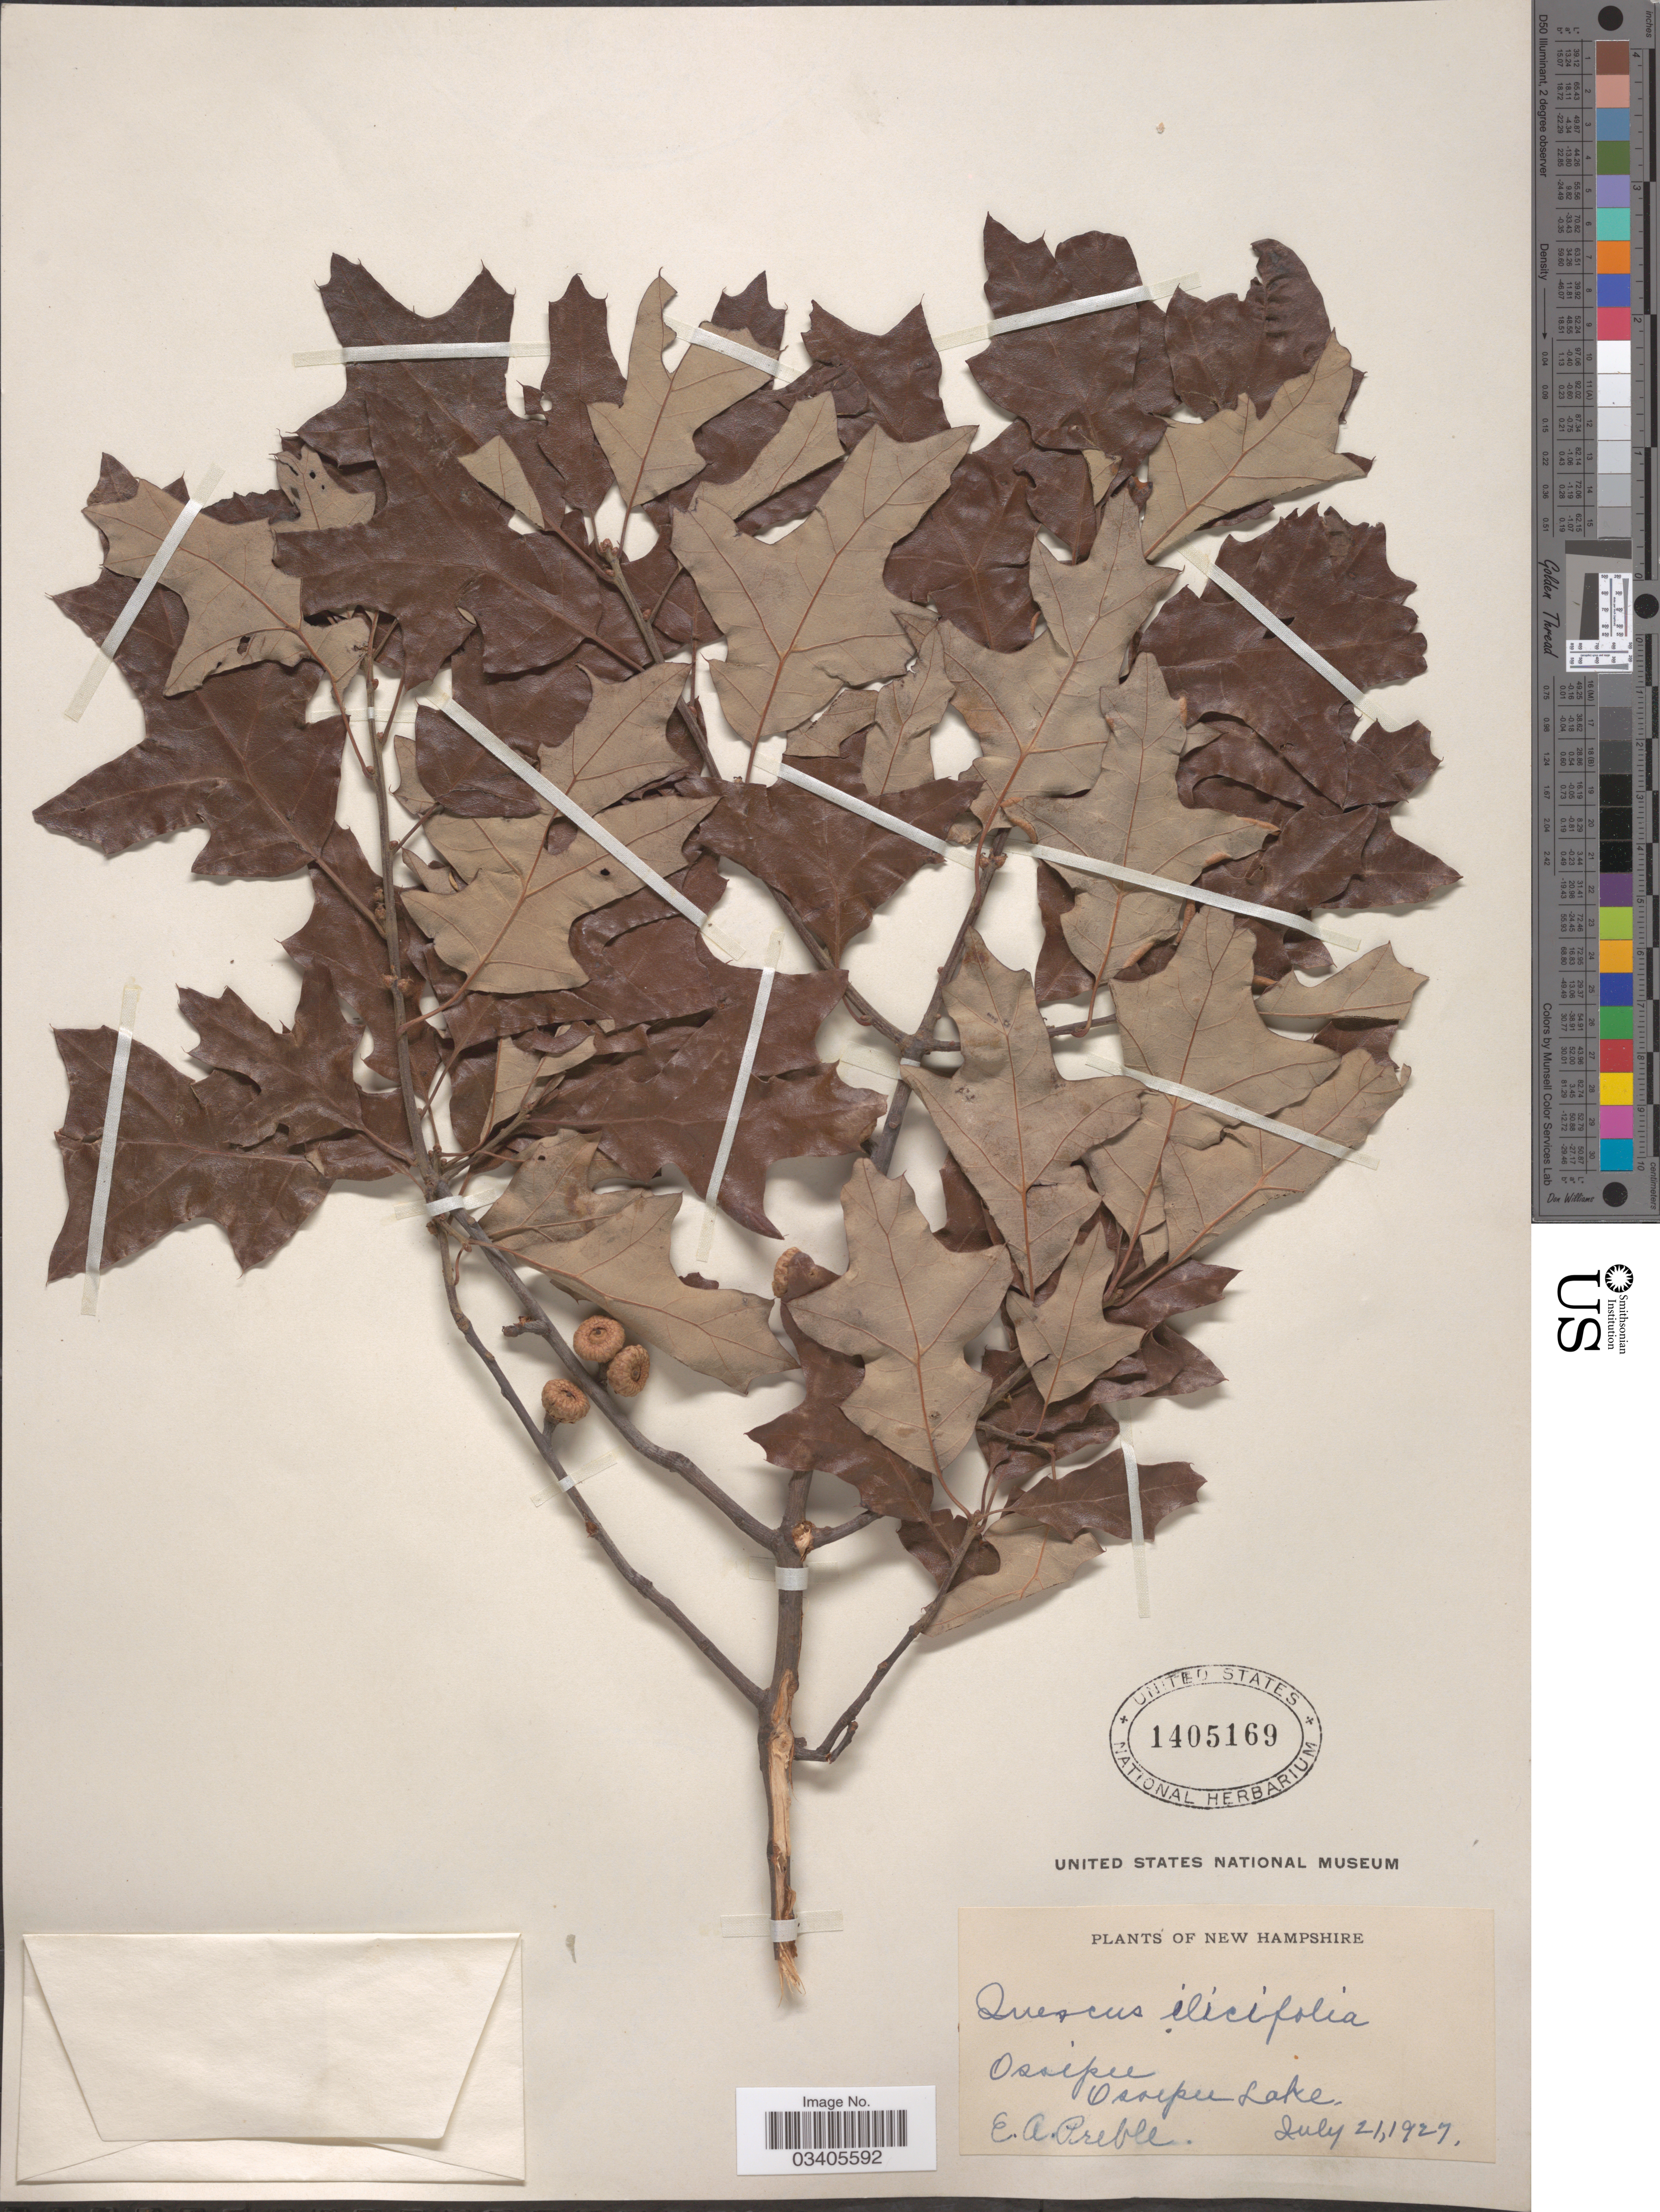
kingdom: Plantae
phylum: Tracheophyta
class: Magnoliopsida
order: Fagales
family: Fagaceae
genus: Quercus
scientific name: Quercus ilicifolia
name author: Wangenh.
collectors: E. Preble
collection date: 1927-07-21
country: United States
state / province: New Hampshire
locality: Ossipee. Ossipee Lake.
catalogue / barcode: US 1405169